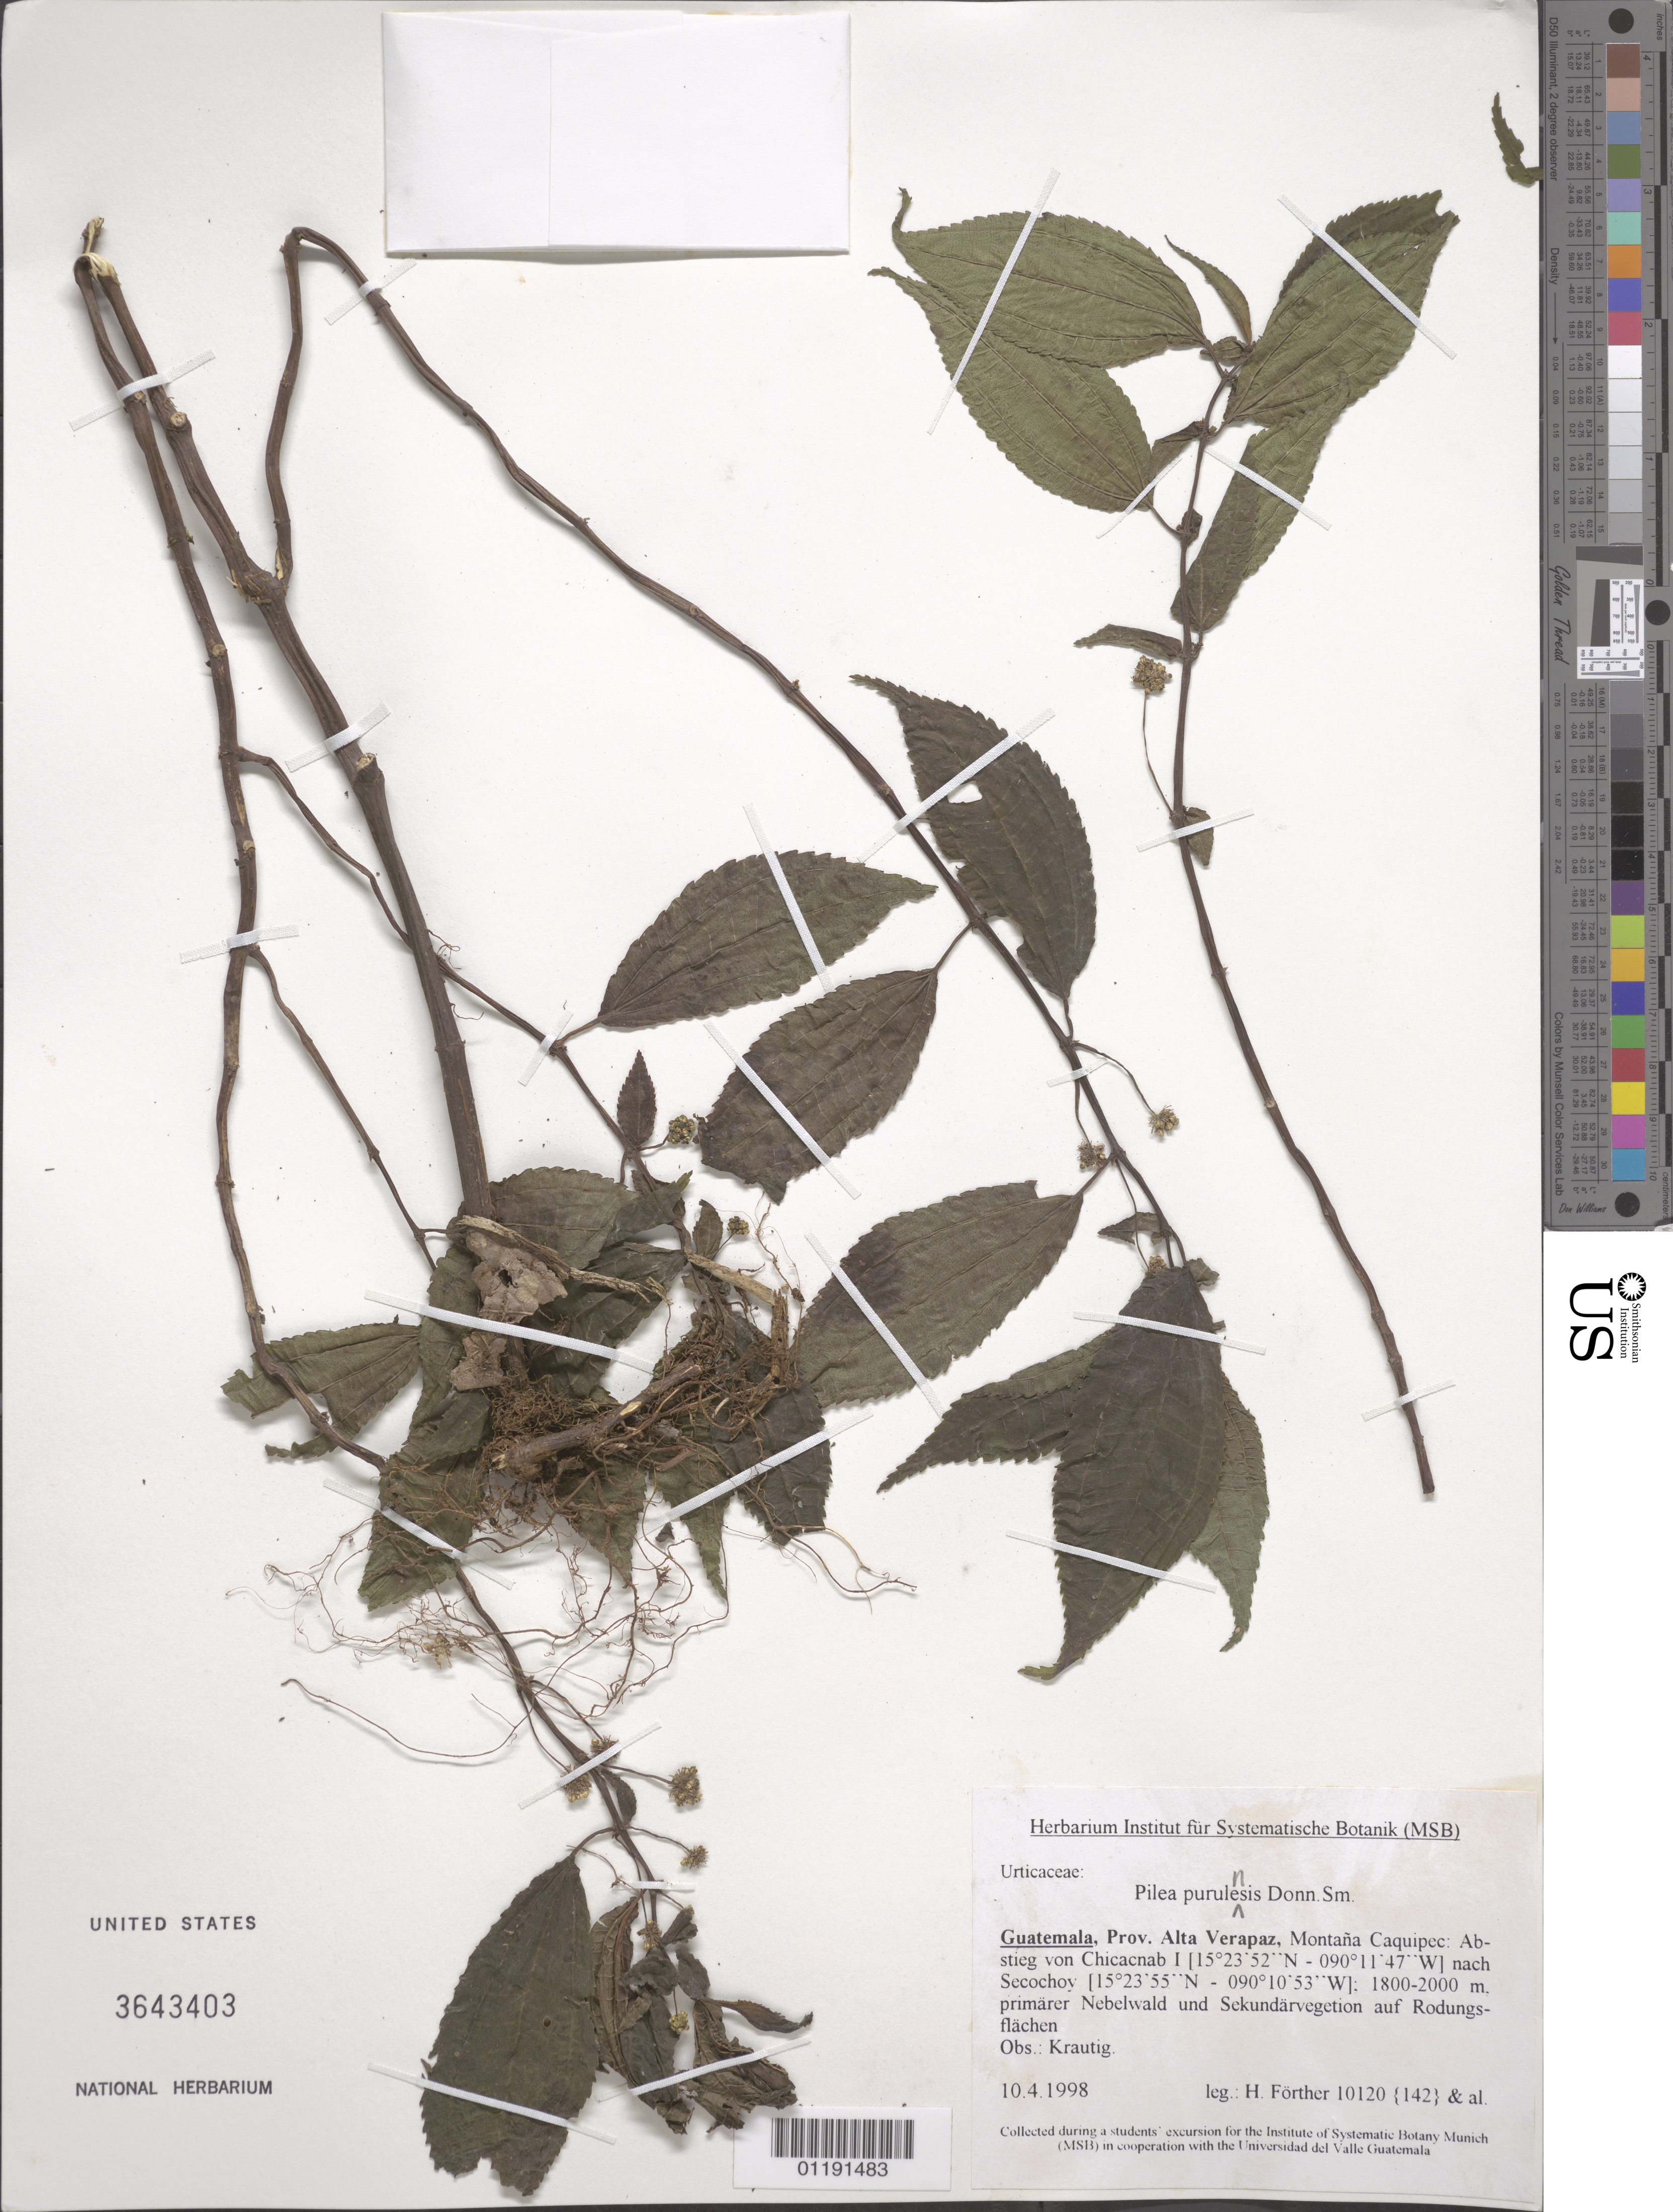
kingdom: Plantae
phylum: Tracheophyta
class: Magnoliopsida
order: Rosales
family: Urticaceae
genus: Pilea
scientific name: Pilea purulensis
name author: Donn. Sm.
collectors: H. Fôrther et al.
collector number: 10120 {142}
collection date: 1998-04-10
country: Guatemala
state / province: Alta Verapaz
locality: Montaña Caquipec: descent of Chicacnab to Secochoy.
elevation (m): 1800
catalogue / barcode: US 3643403